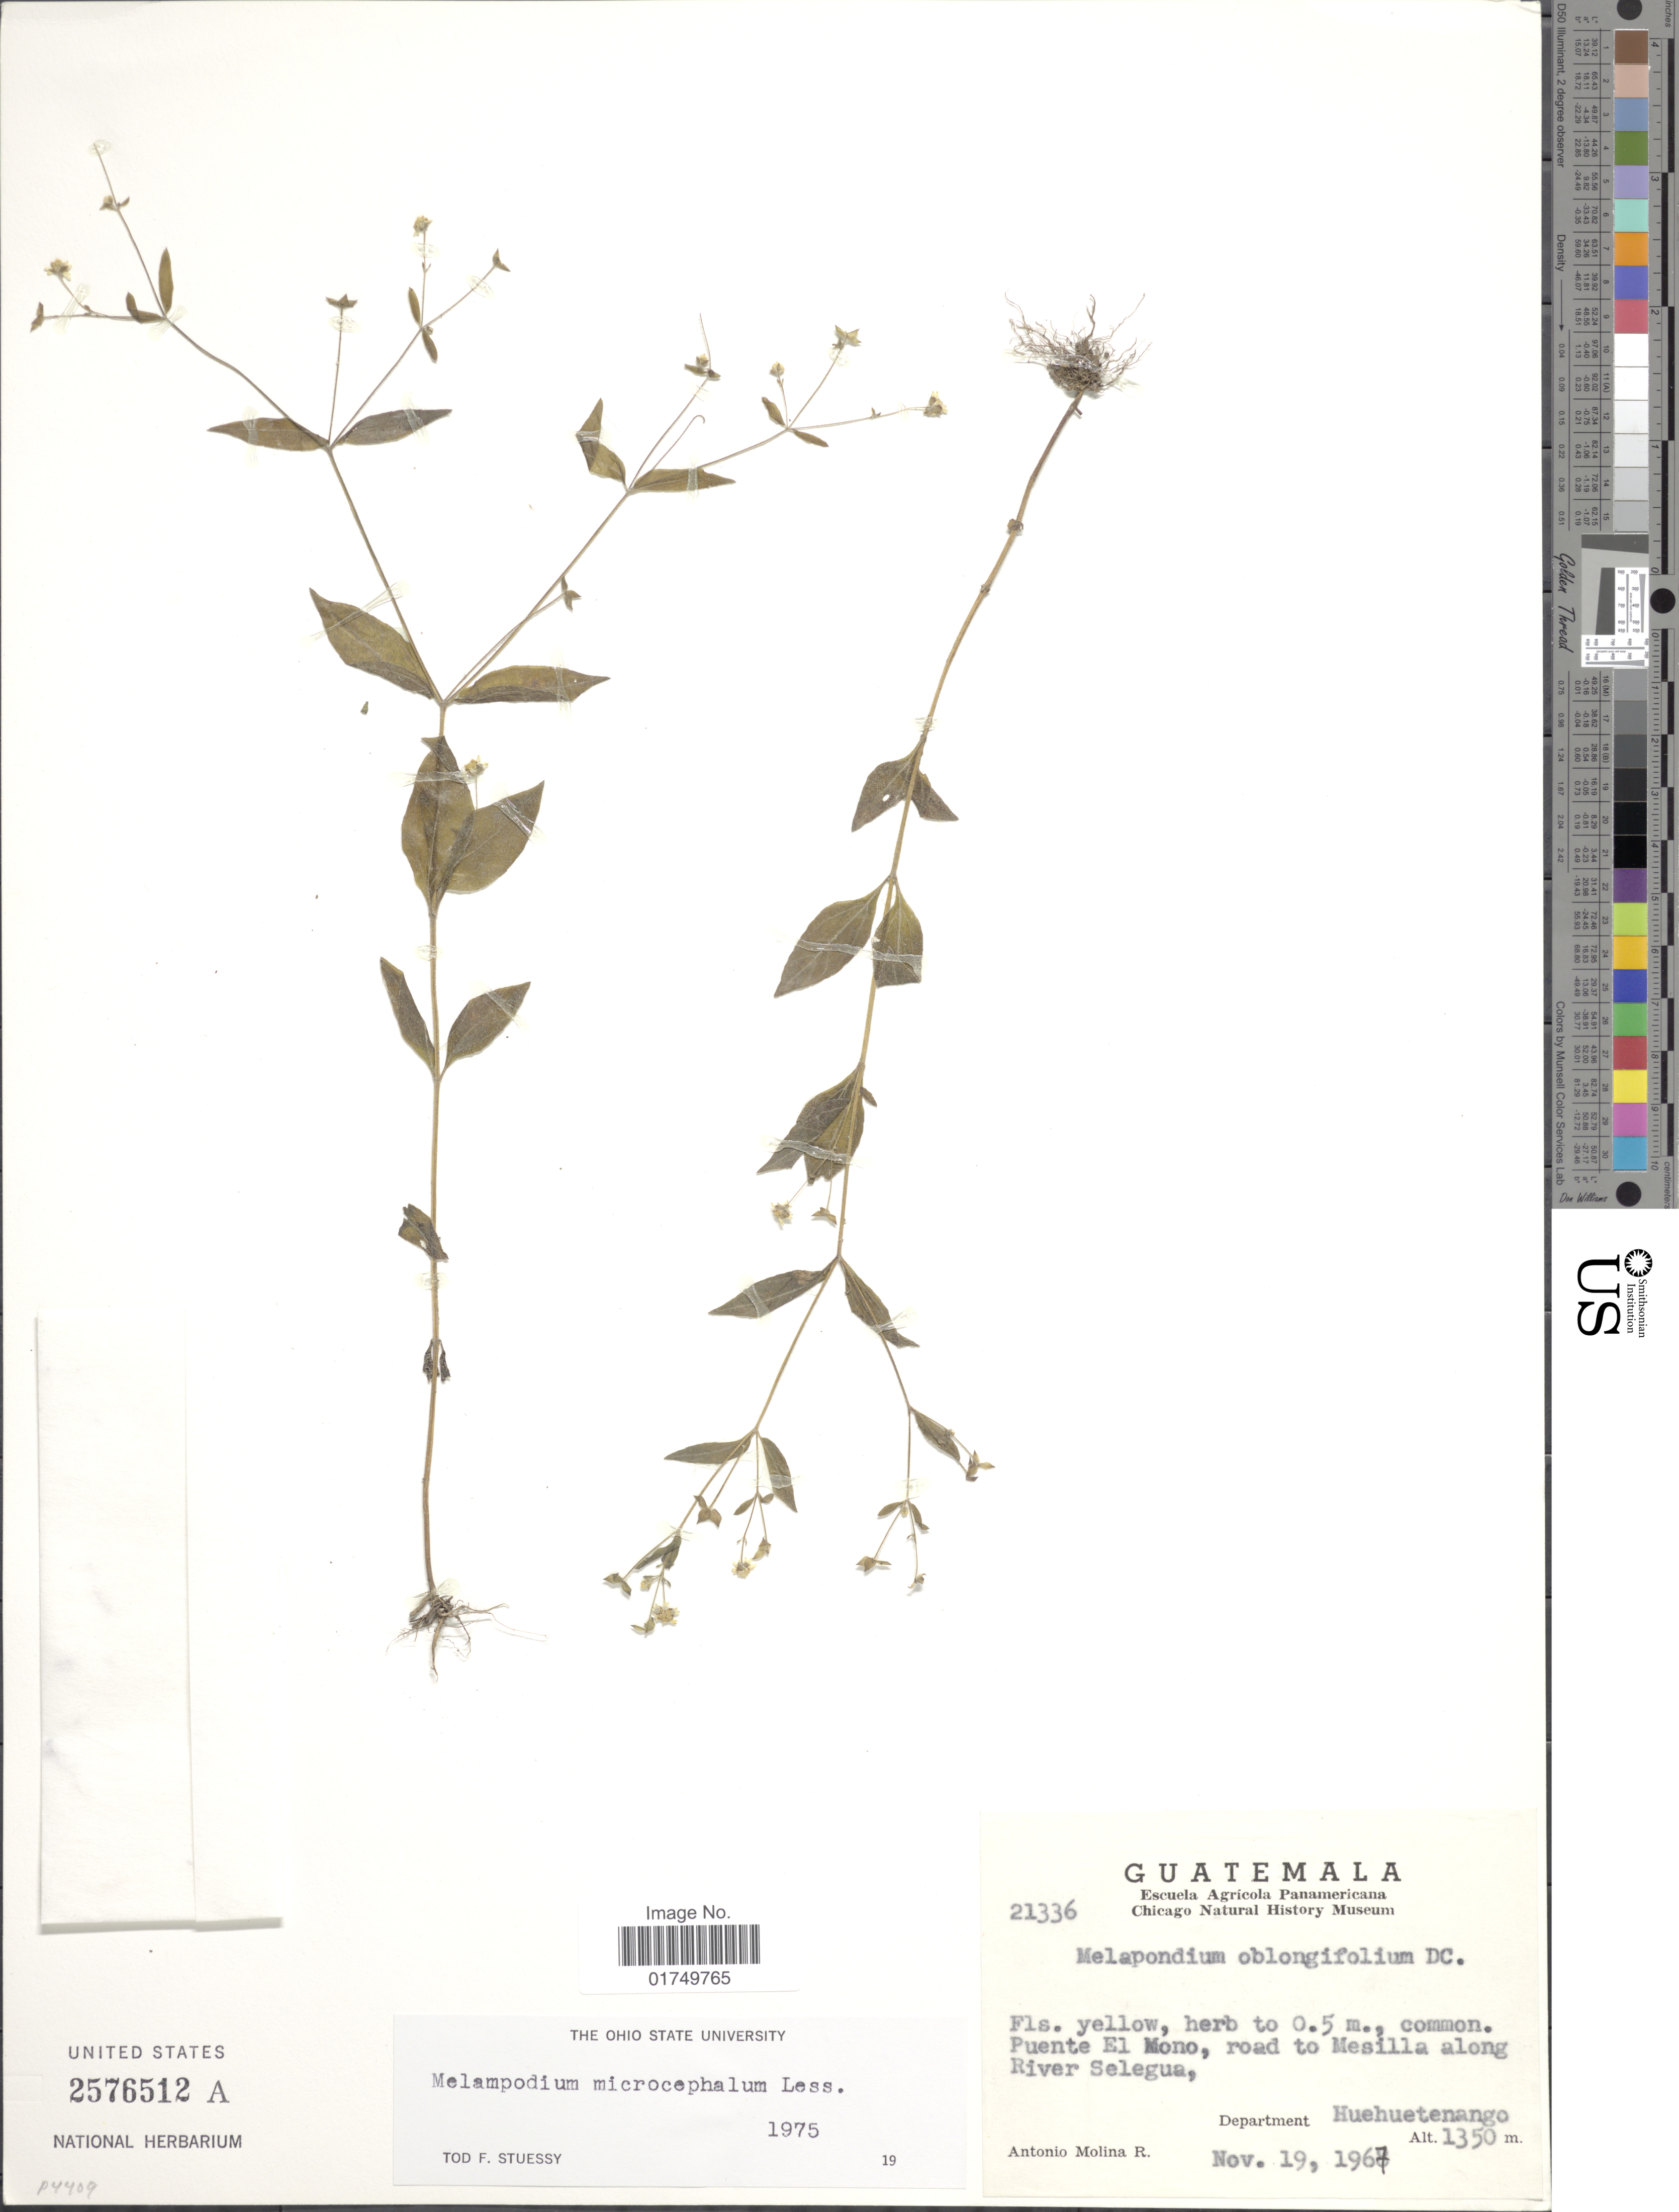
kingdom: Plantae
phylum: Tracheophyta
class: Magnoliopsida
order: Asterales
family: Asteraceae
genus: Melampodium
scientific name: Melampodium microcephalum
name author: Less.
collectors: A. Molina R.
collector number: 21336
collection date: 1967-11-19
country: Guatemala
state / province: Huehuetenango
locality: Puente El Mono, road to Mesilla along River Selegua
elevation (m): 1350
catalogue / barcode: US 2576512A